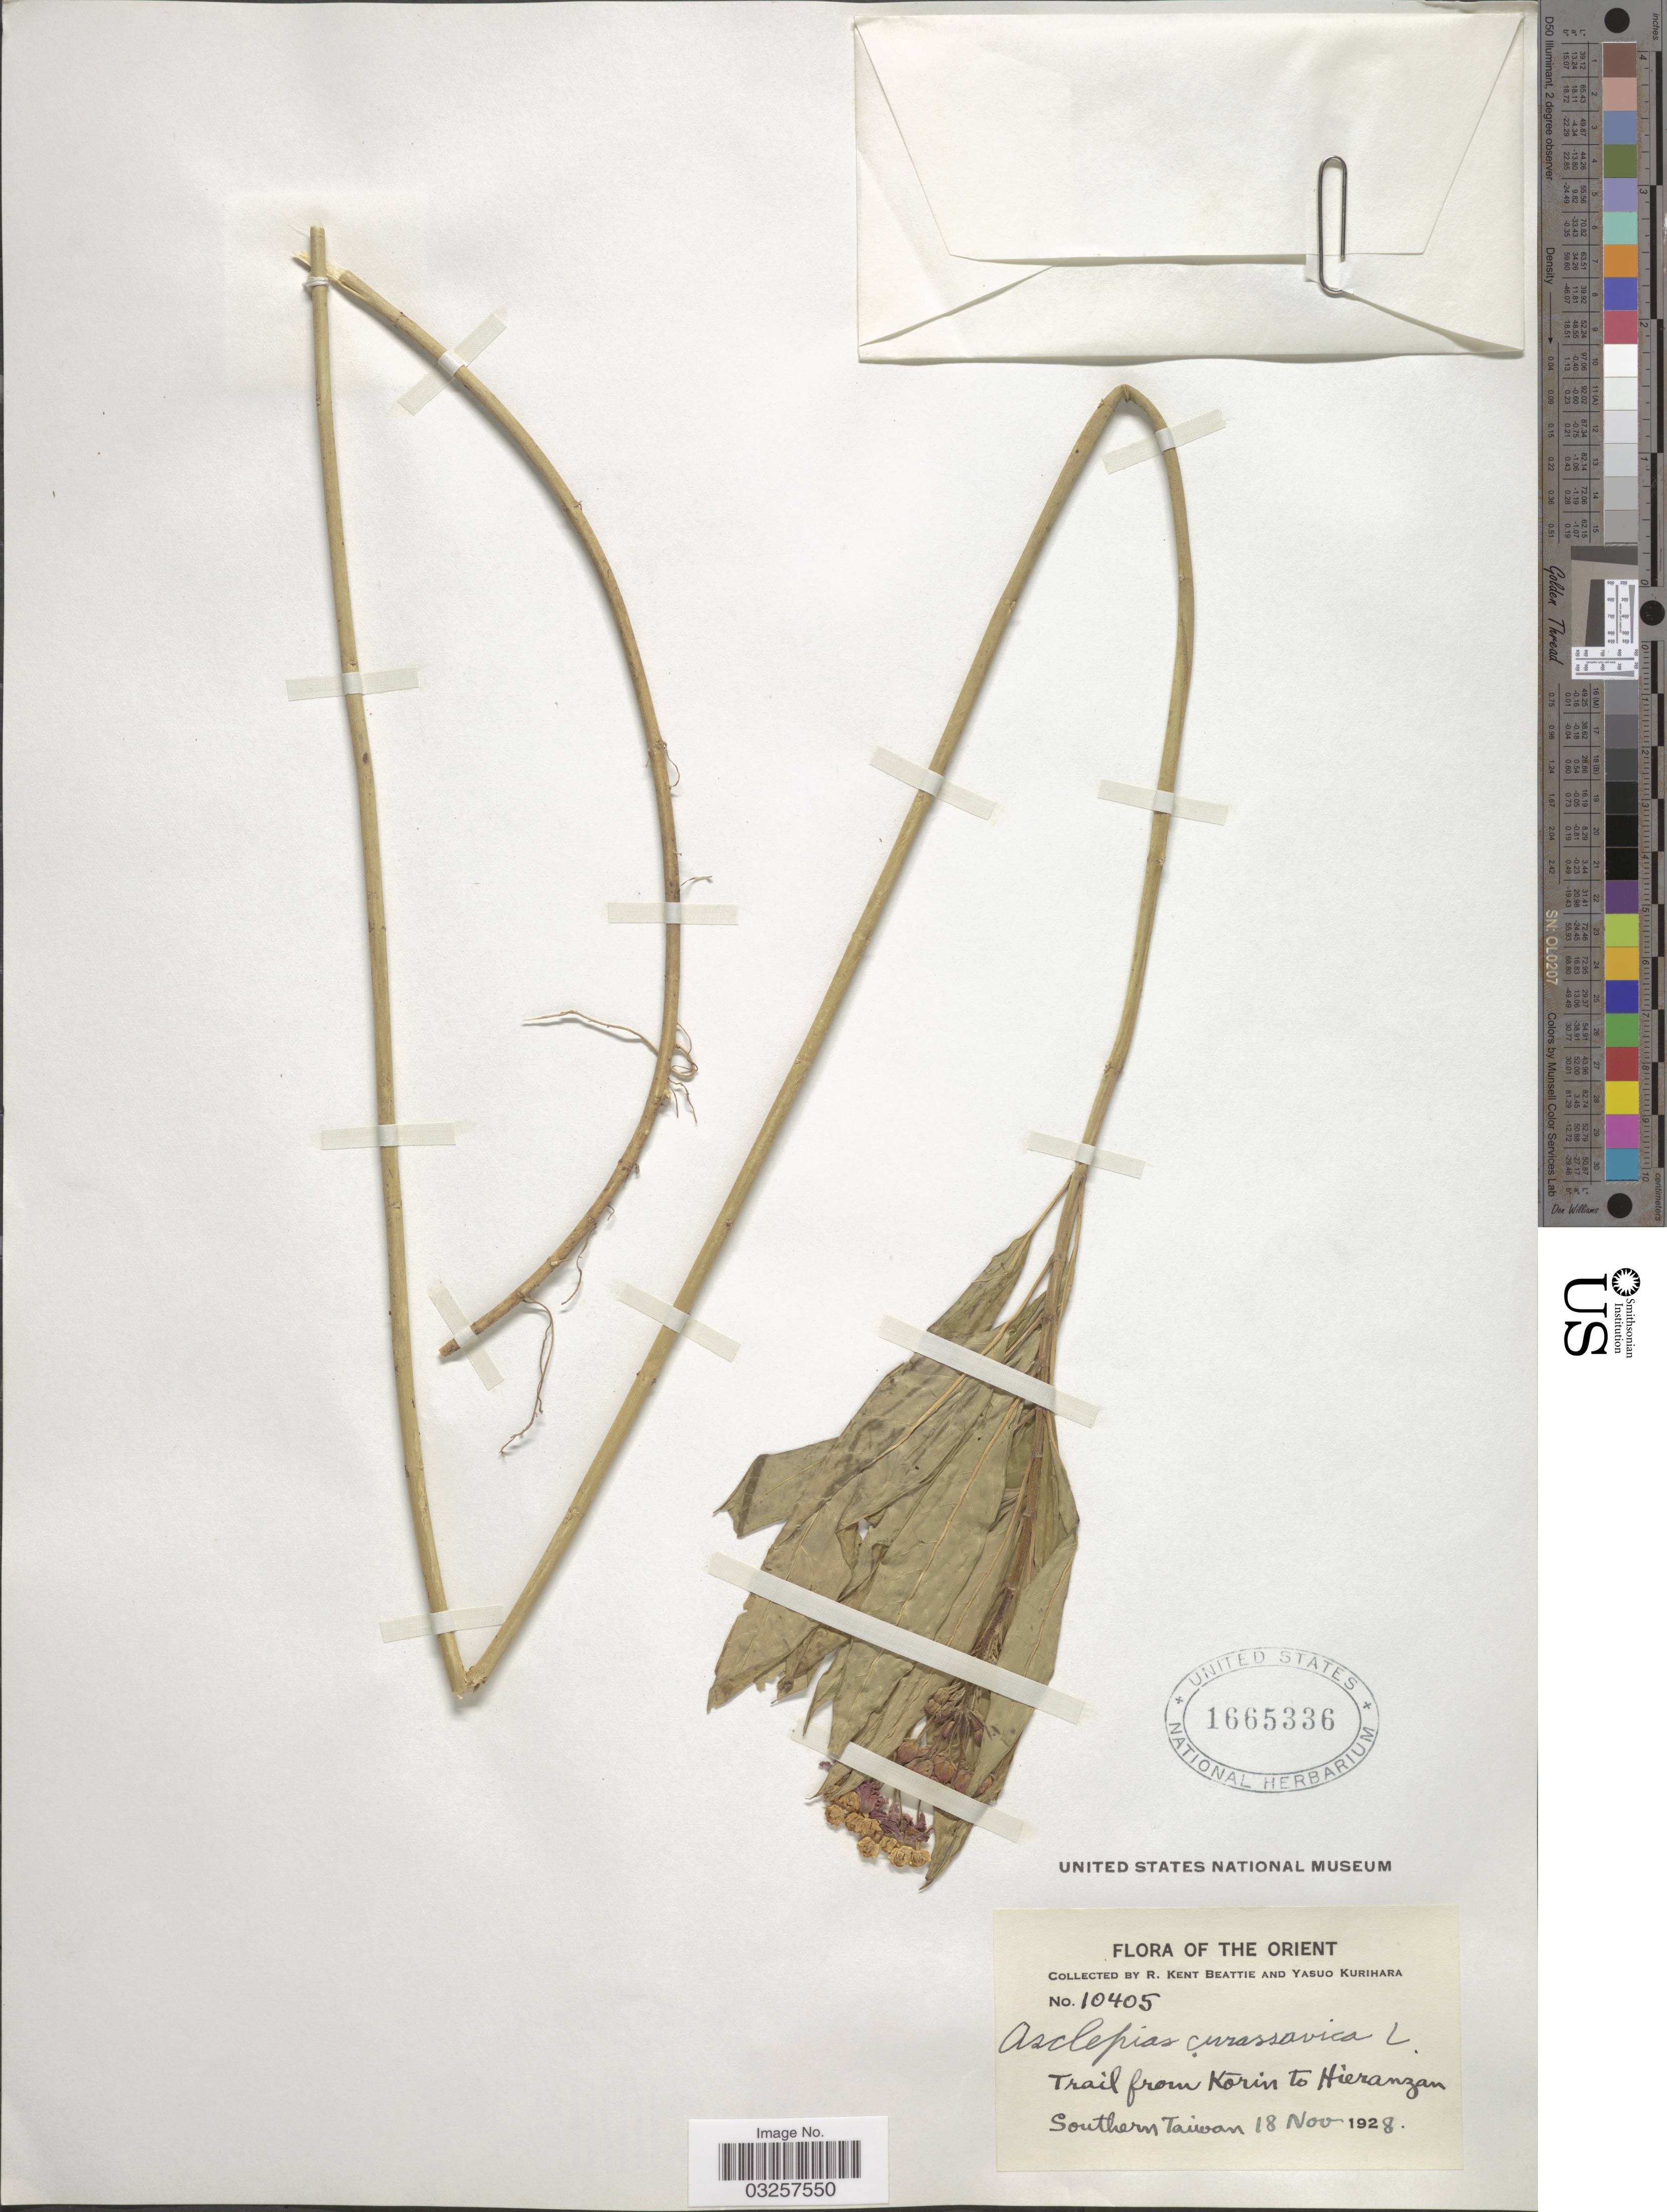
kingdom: Plantae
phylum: Tracheophyta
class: Magnoliopsida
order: Gentianales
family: Apocynaceae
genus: Asclepias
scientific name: Asclepias curassavica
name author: L.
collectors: R. K. Beattie & Y. Kurihara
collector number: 10405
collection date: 1928-11-18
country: Taiwan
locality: Orient. Trail from Korin to Hieranzan. Southern Taiwan.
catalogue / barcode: US 1665336